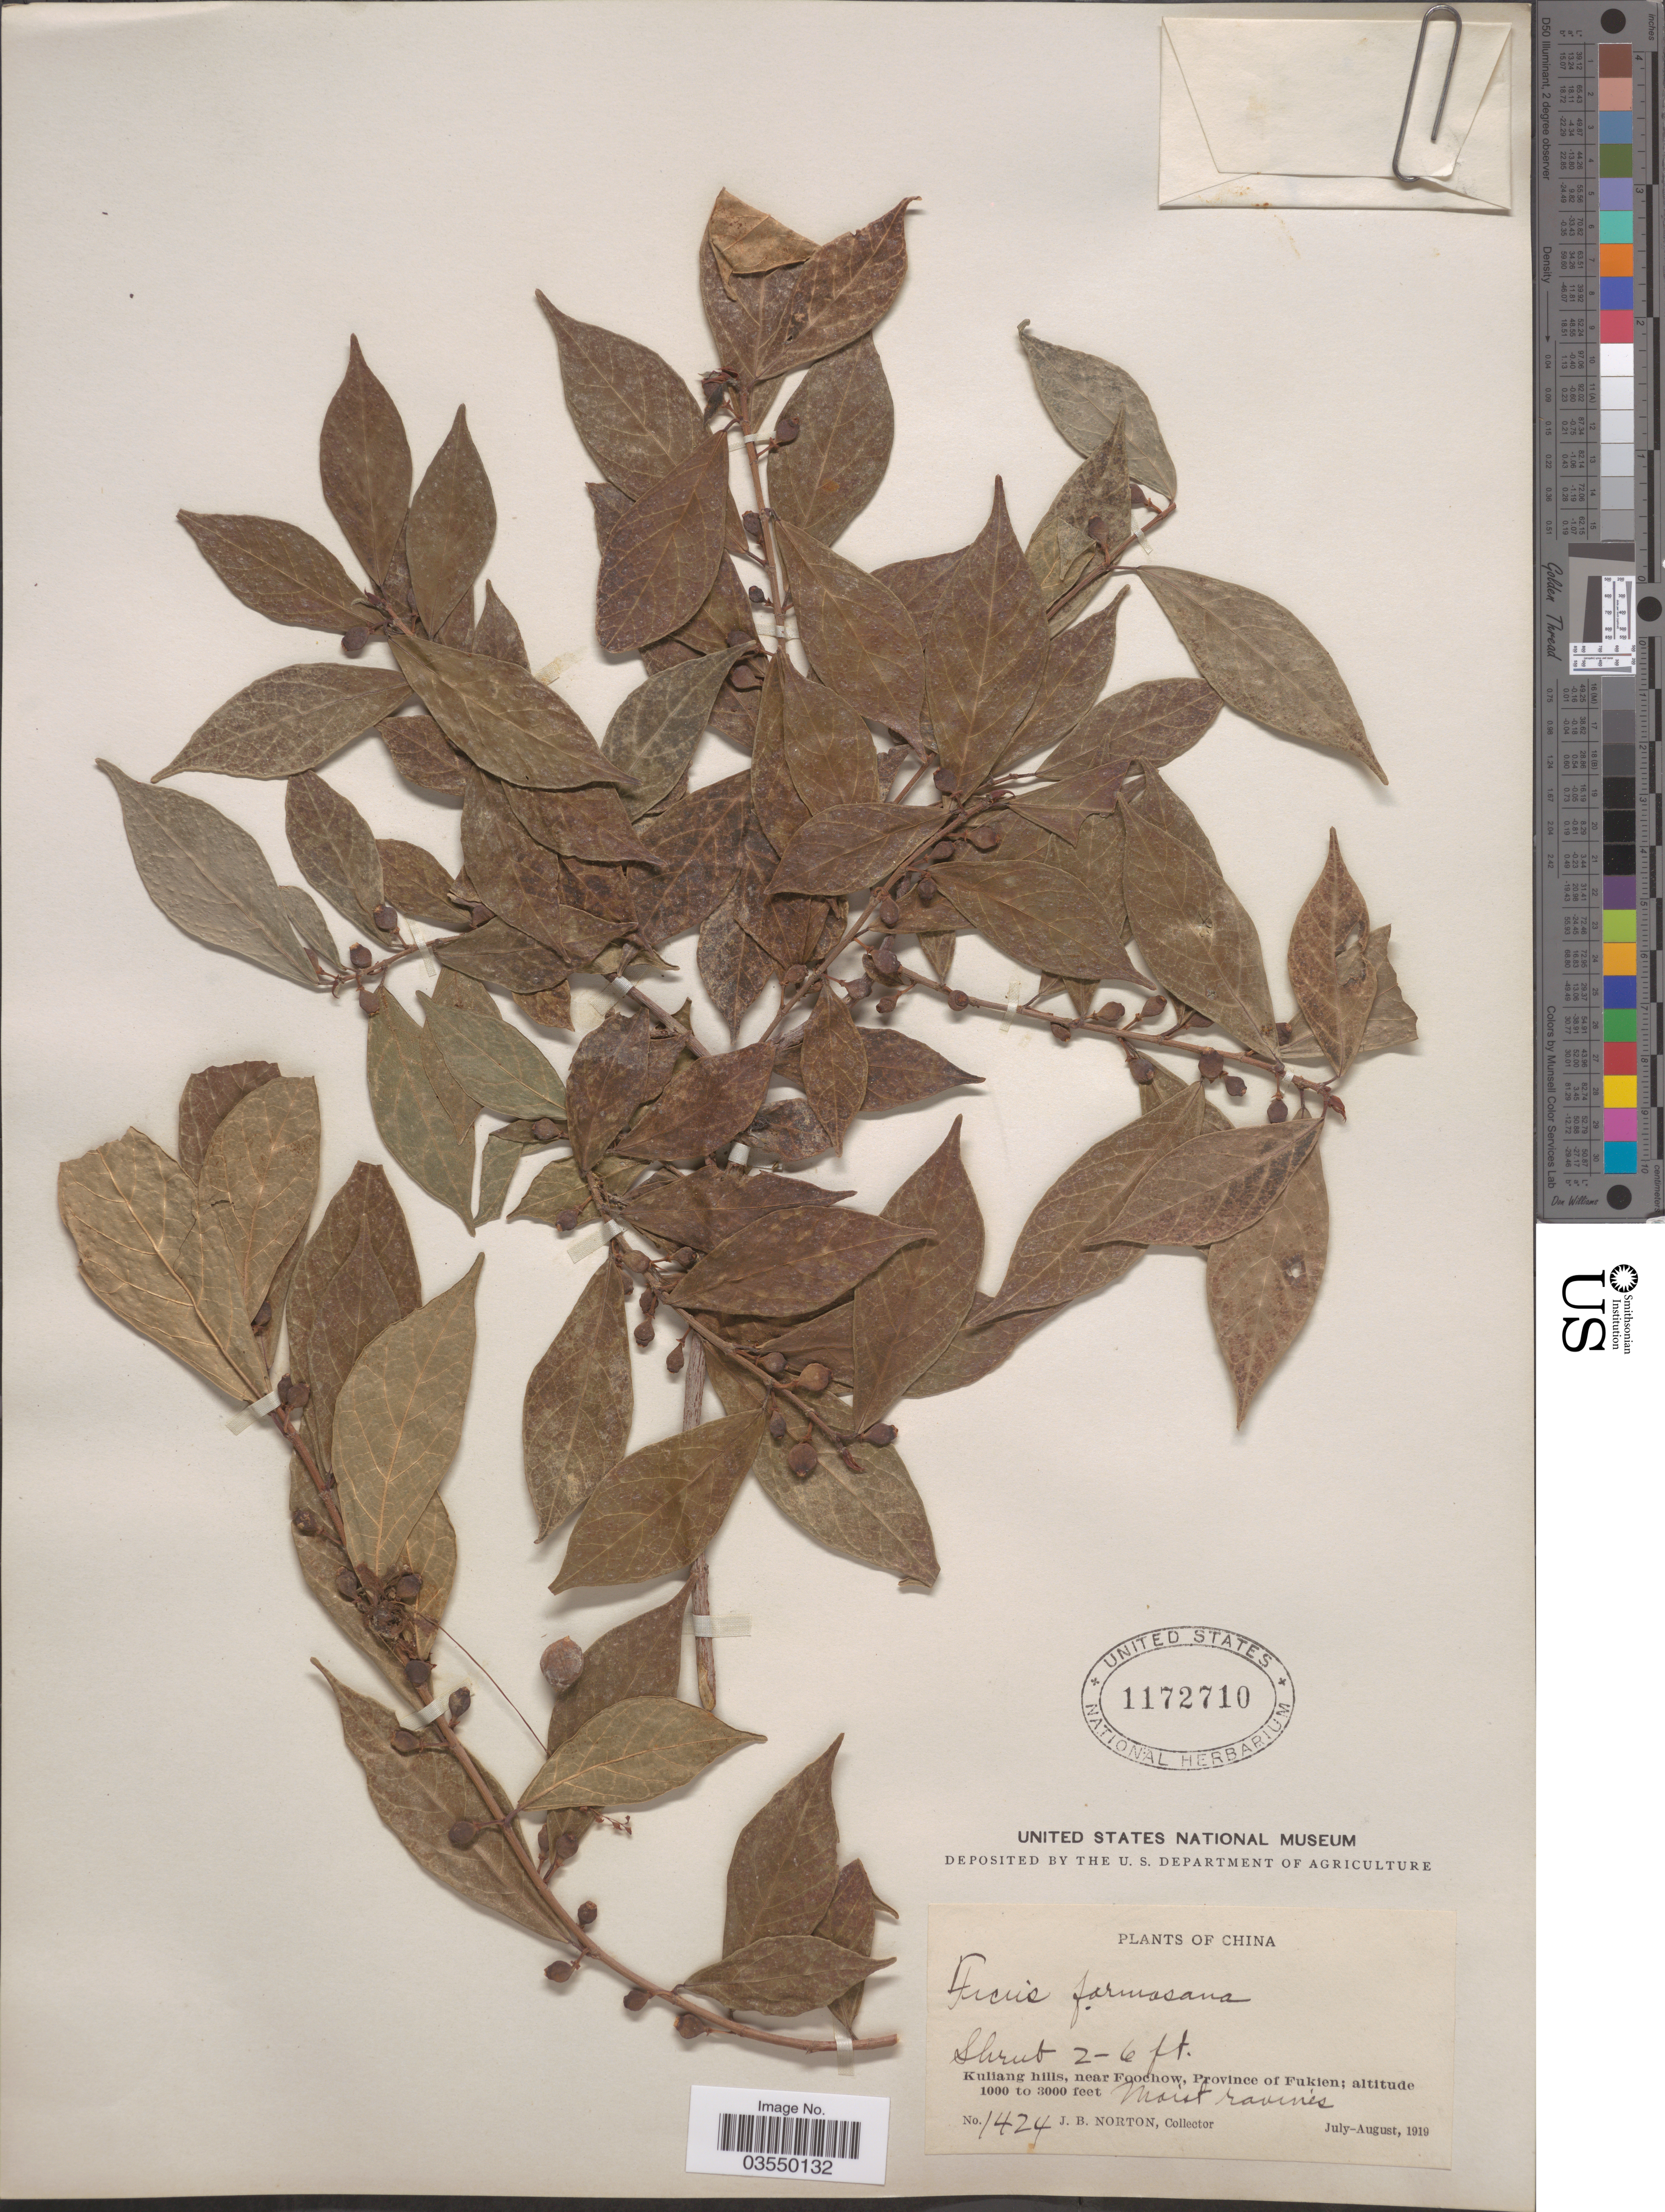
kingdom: Plantae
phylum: Tracheophyta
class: Magnoliopsida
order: Rosales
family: Moraceae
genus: Ficus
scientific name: Ficus formosana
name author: Maxim.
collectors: J. B. Norton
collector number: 1424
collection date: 1919-07/1919-08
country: China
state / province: Fujian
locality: Kuliang hills, near Foochow, Province of Fukien.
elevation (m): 305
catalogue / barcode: US 1172710